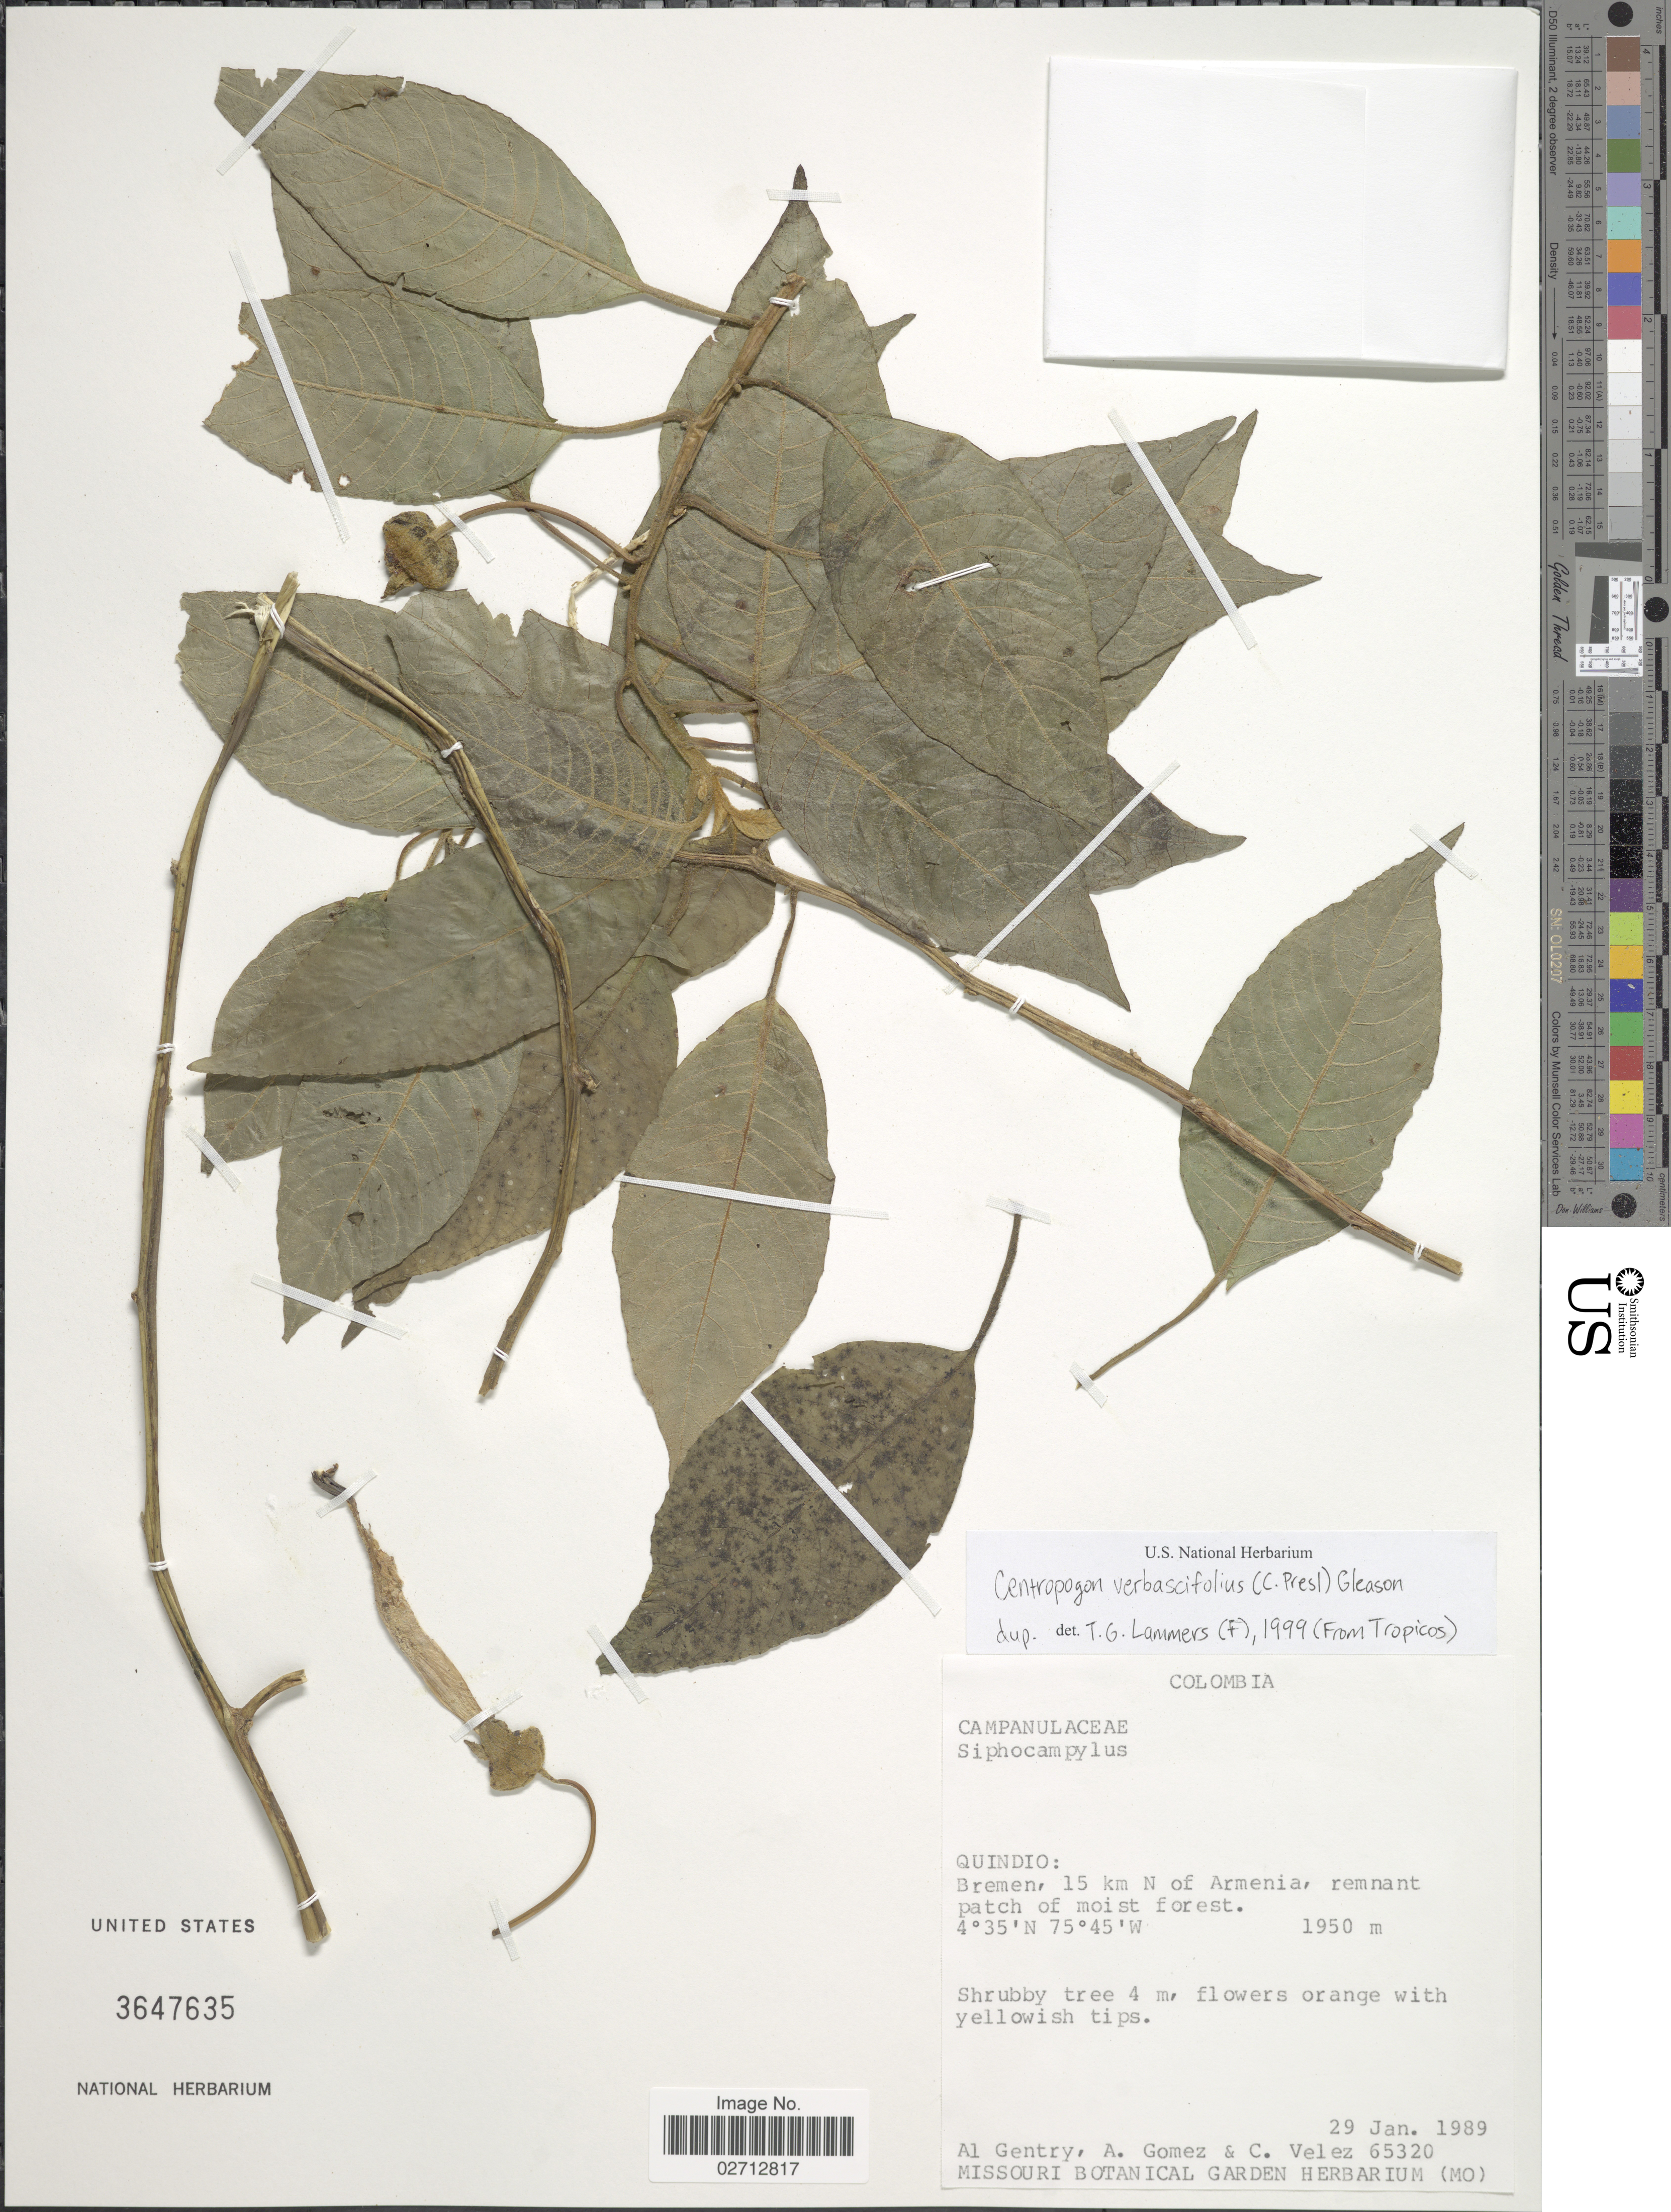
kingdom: Plantae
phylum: Tracheophyta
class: Magnoliopsida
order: Asterales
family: Campanulaceae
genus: Centropogon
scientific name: Centropogon verbascifolius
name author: (C. Presl) Gleason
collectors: A. H. Gentry, A. Gomez & C. Velez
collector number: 65320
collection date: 1989-01-29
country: Colombia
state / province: Quindío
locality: Bremen, 15 km N of Armenia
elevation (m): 1950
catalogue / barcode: US 3647635